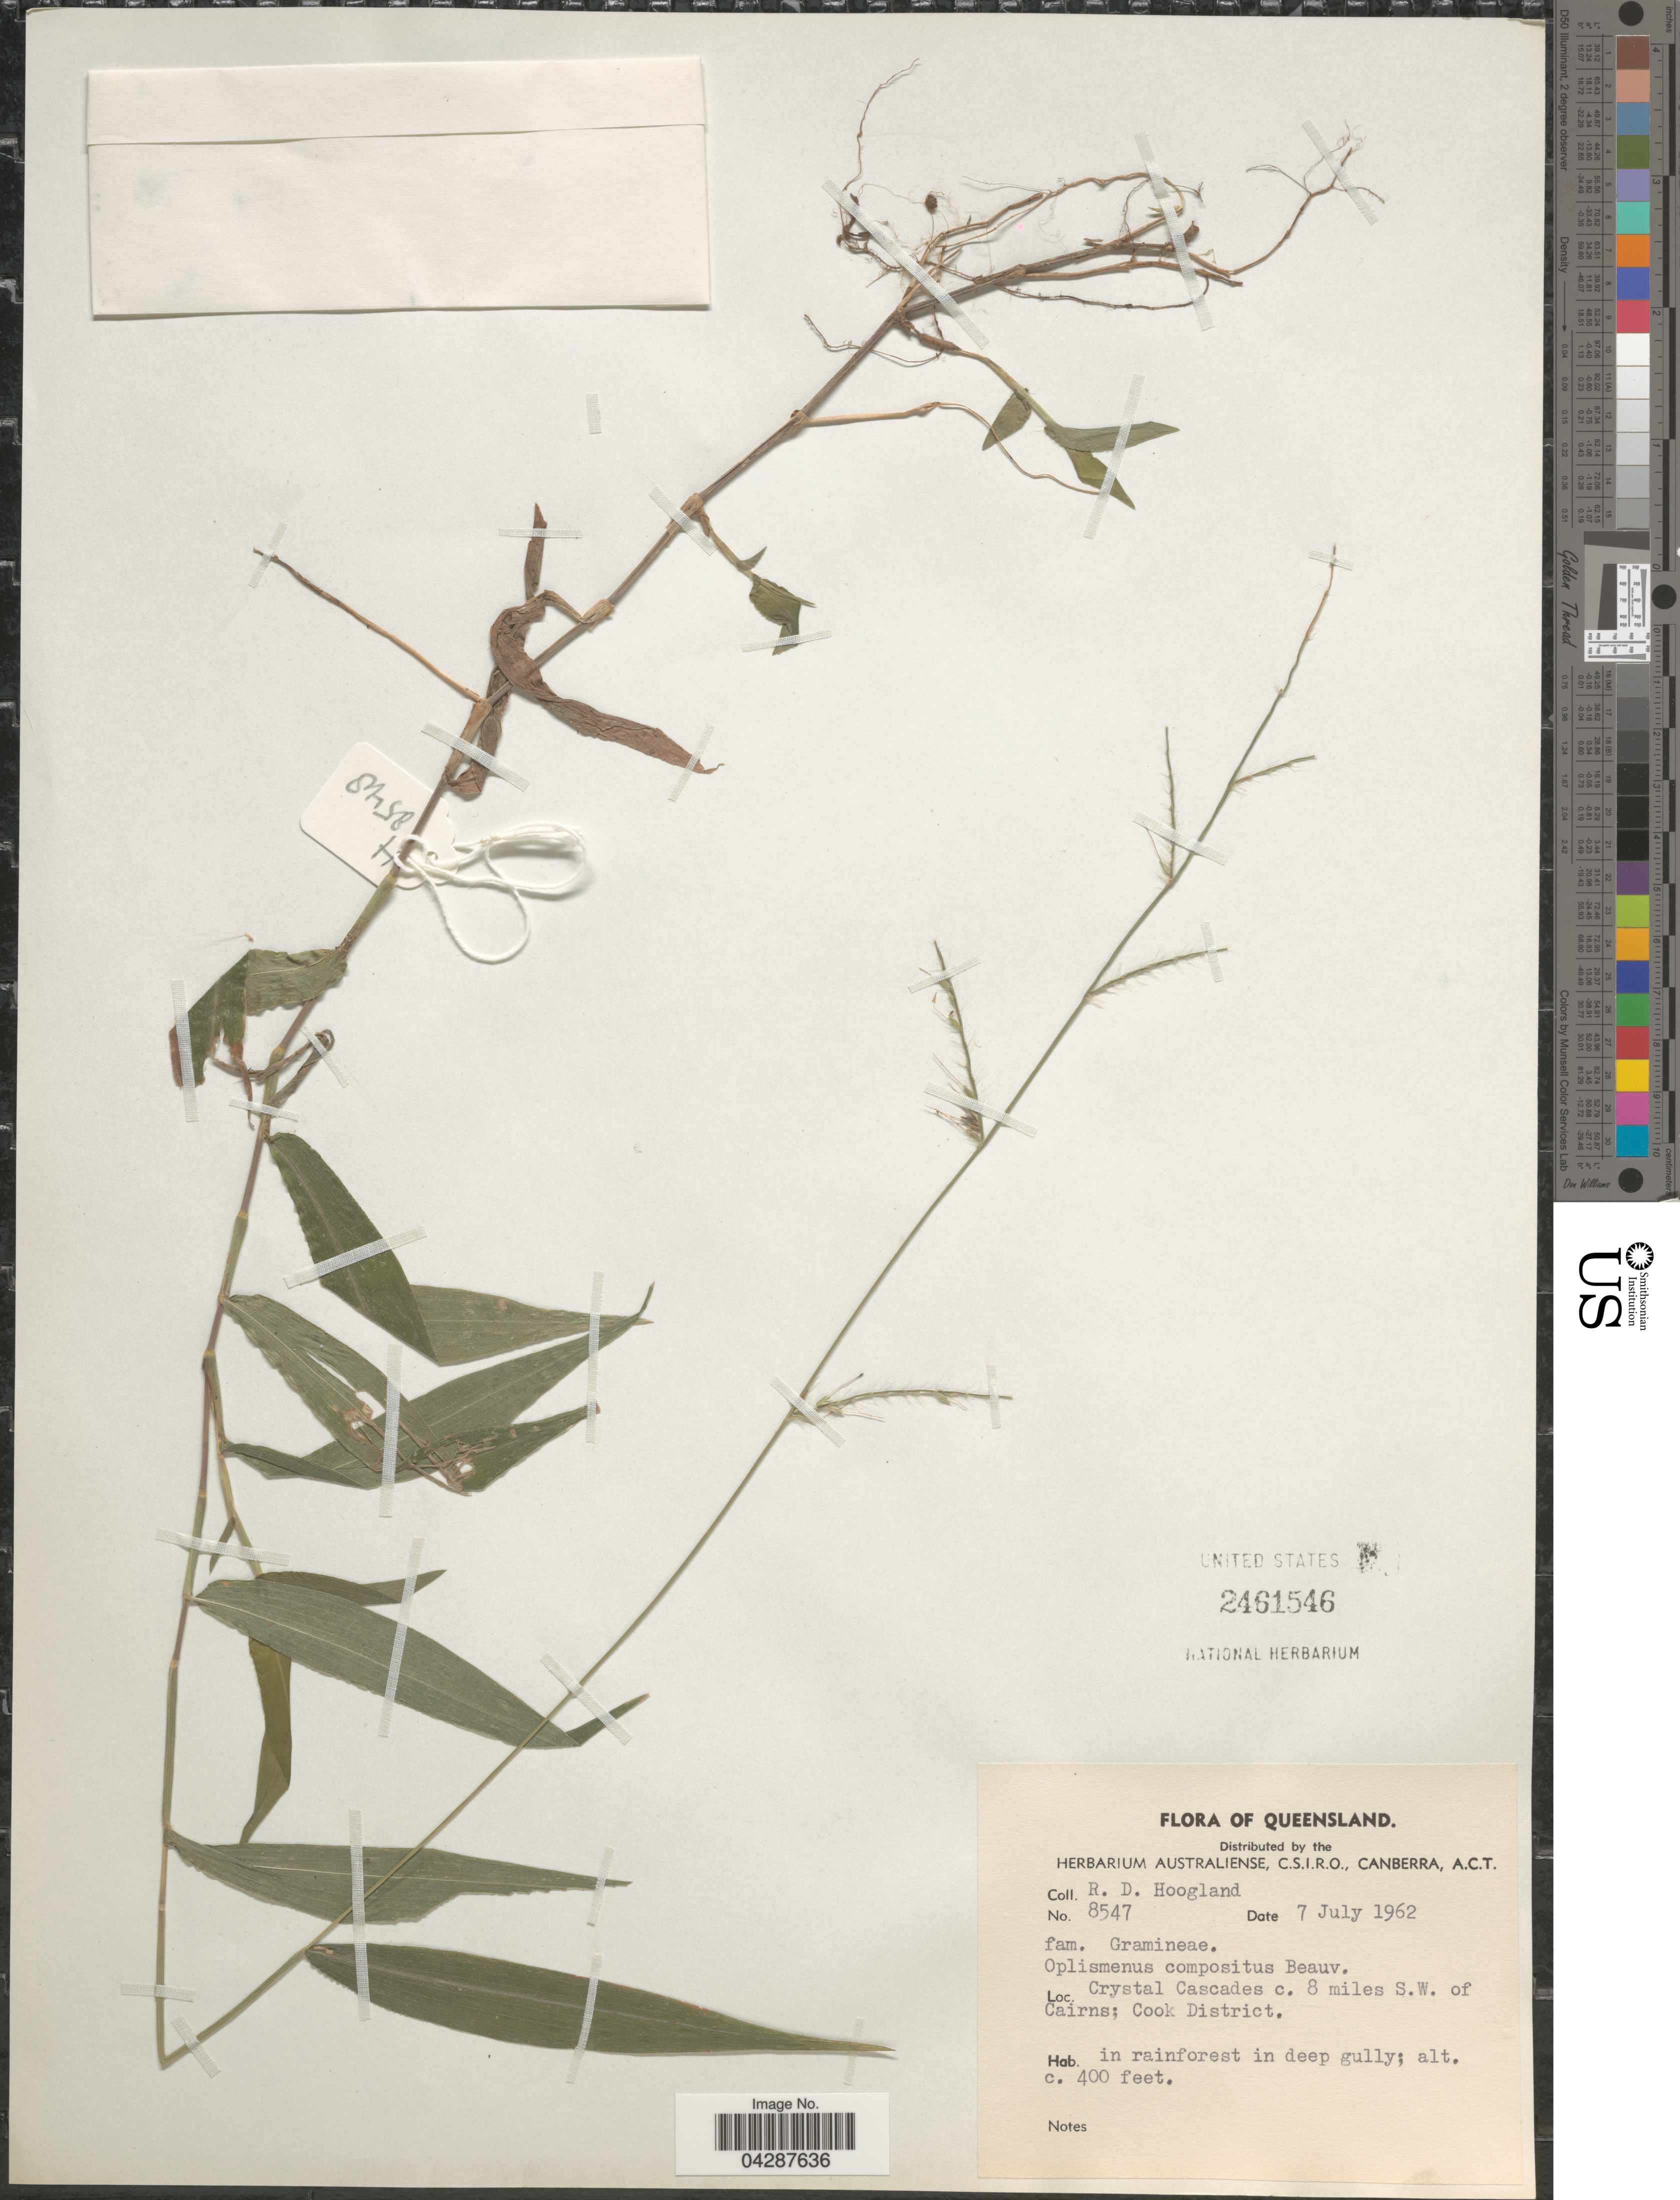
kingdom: Plantae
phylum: Tracheophyta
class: Liliopsida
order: Poales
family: Poaceae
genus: Oplismenus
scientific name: Oplismenus compositus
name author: (L.) P. Beauv.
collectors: R. D. Hoogland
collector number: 8547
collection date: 1962-07-07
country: Australia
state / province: Queensland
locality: Crystal Cascades c. 8 miles S.W. of Cairns; Cook District.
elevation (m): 122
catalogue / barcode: US 2461546